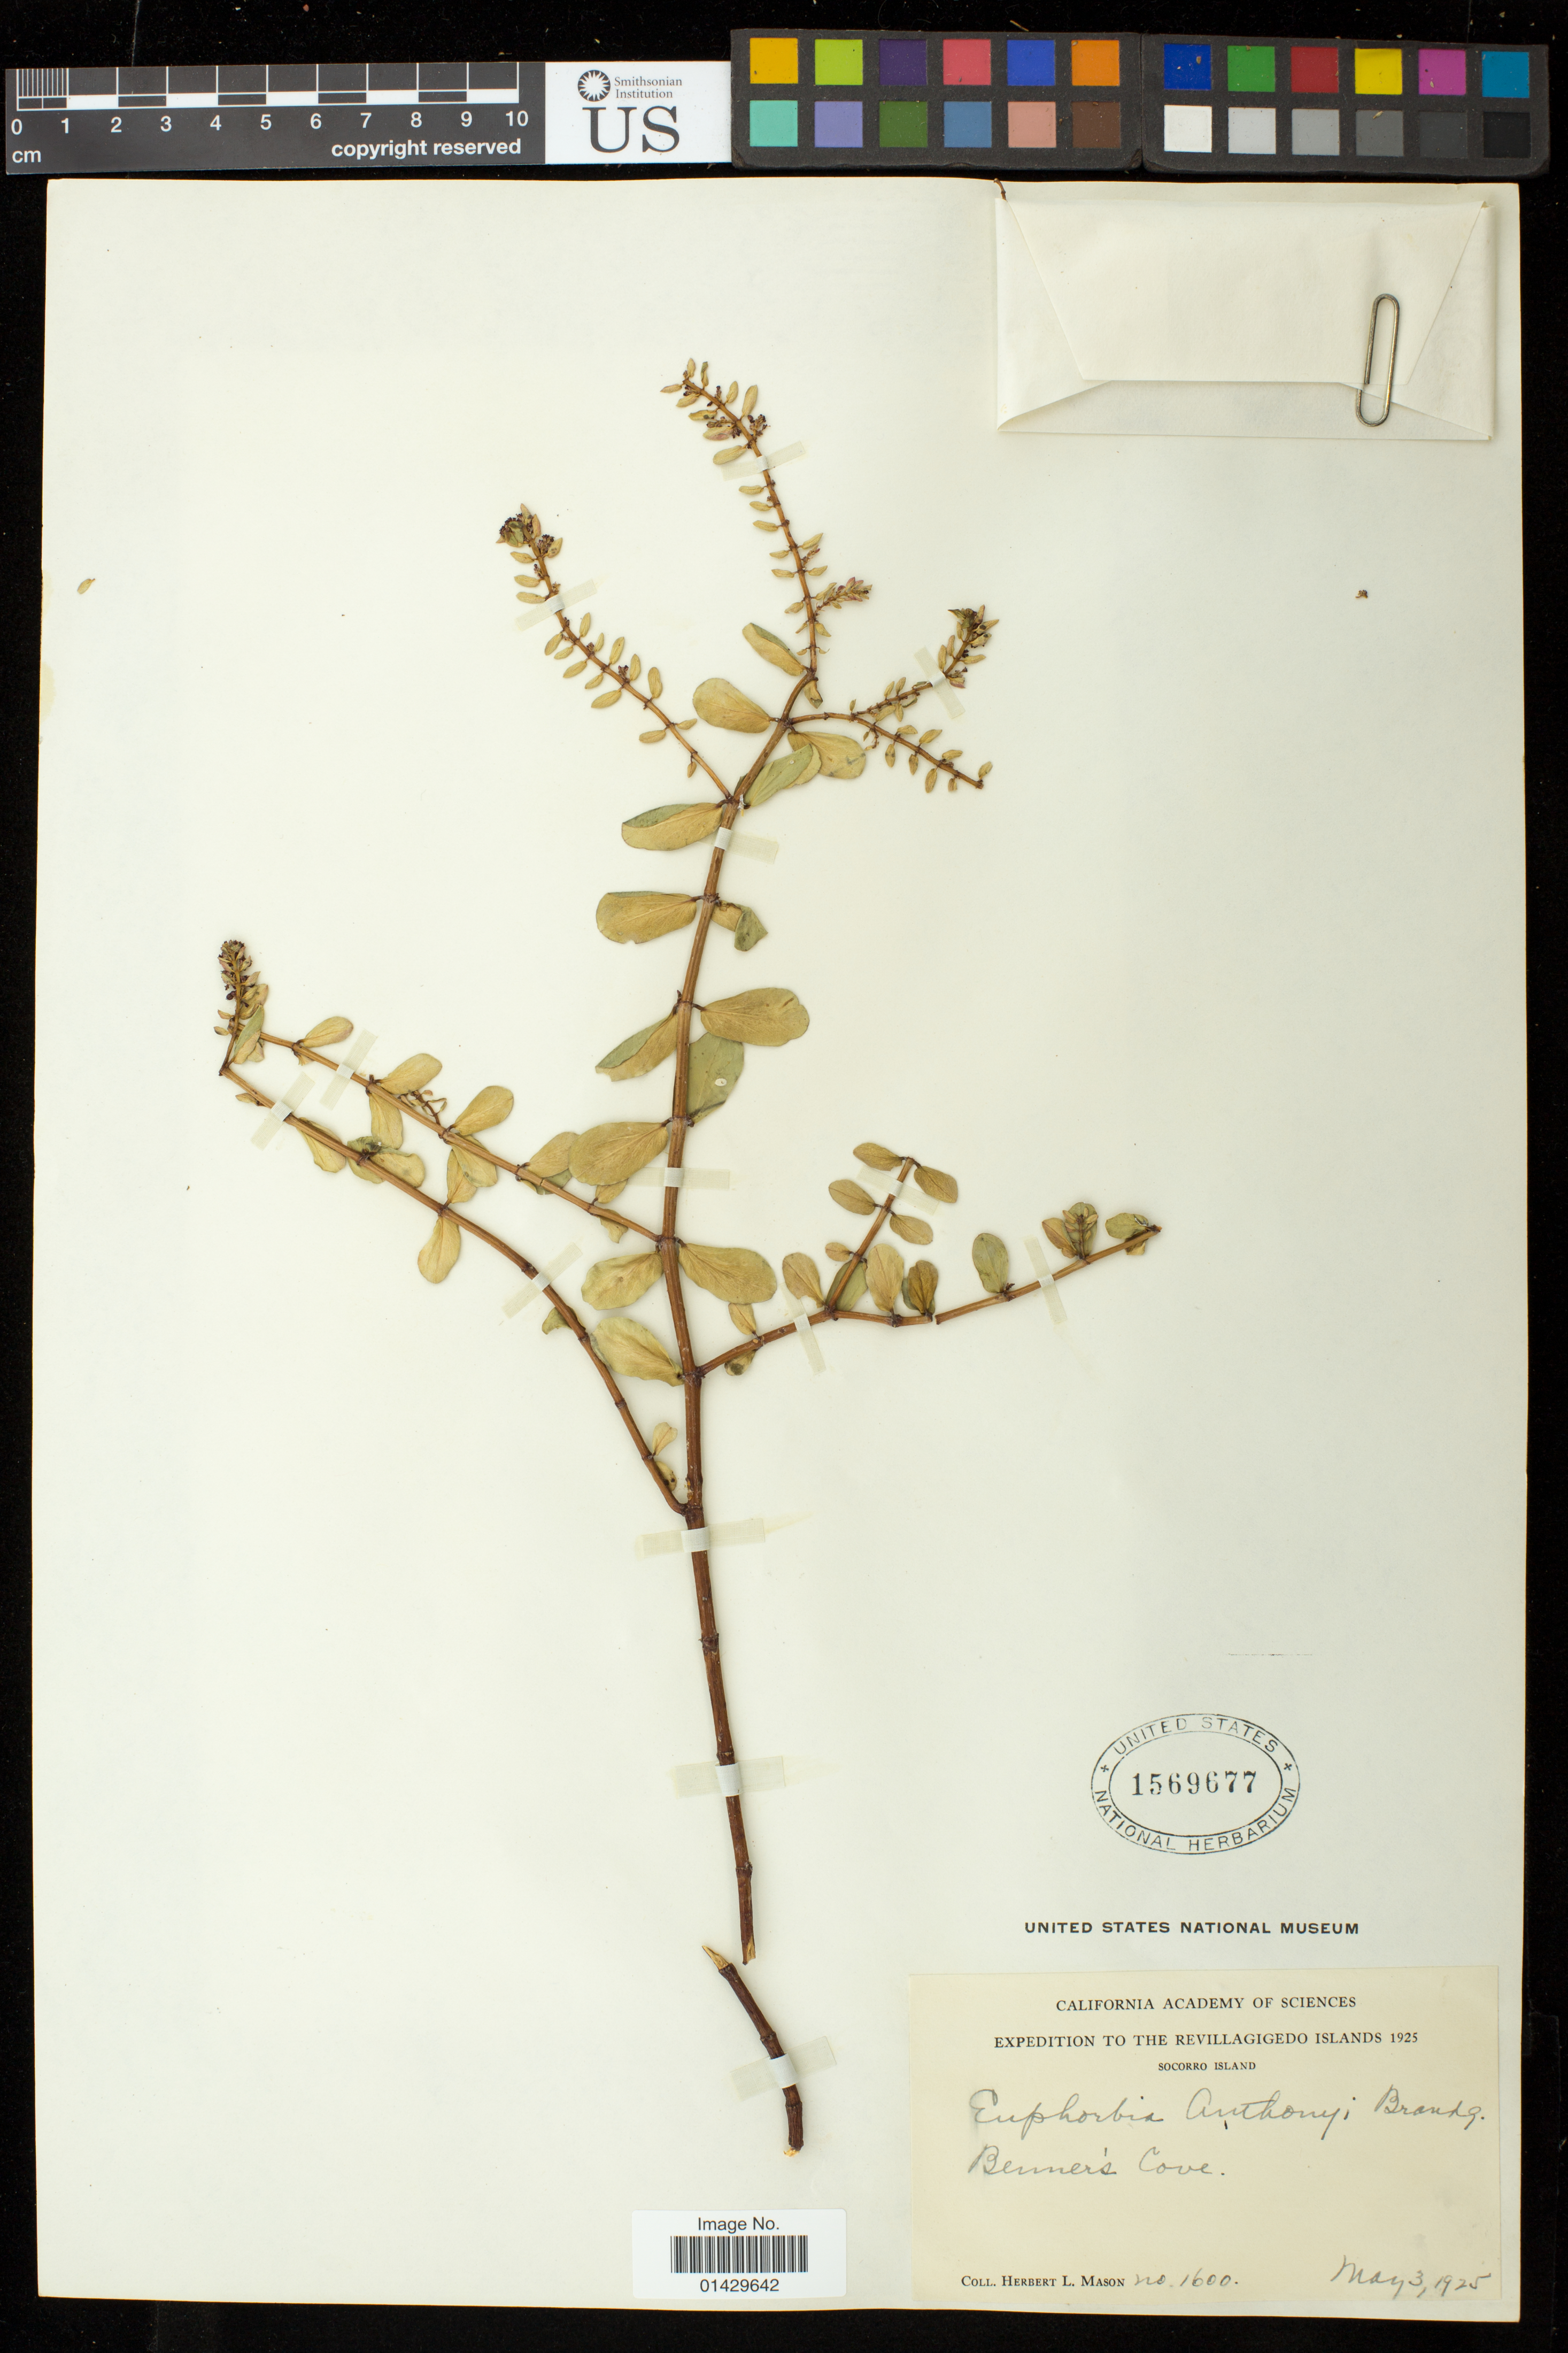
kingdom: Plantae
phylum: Tracheophyta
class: Magnoliopsida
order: Malpighiales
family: Euphorbiaceae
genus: Euphorbia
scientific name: Euphorbia anthonyi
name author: Brandegee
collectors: H. L. Mason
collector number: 1600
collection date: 1925-05-03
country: Mexico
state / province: Colima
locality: Revillagigedo Islands; Socorro Island; Benner's Cove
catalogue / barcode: US 1569677